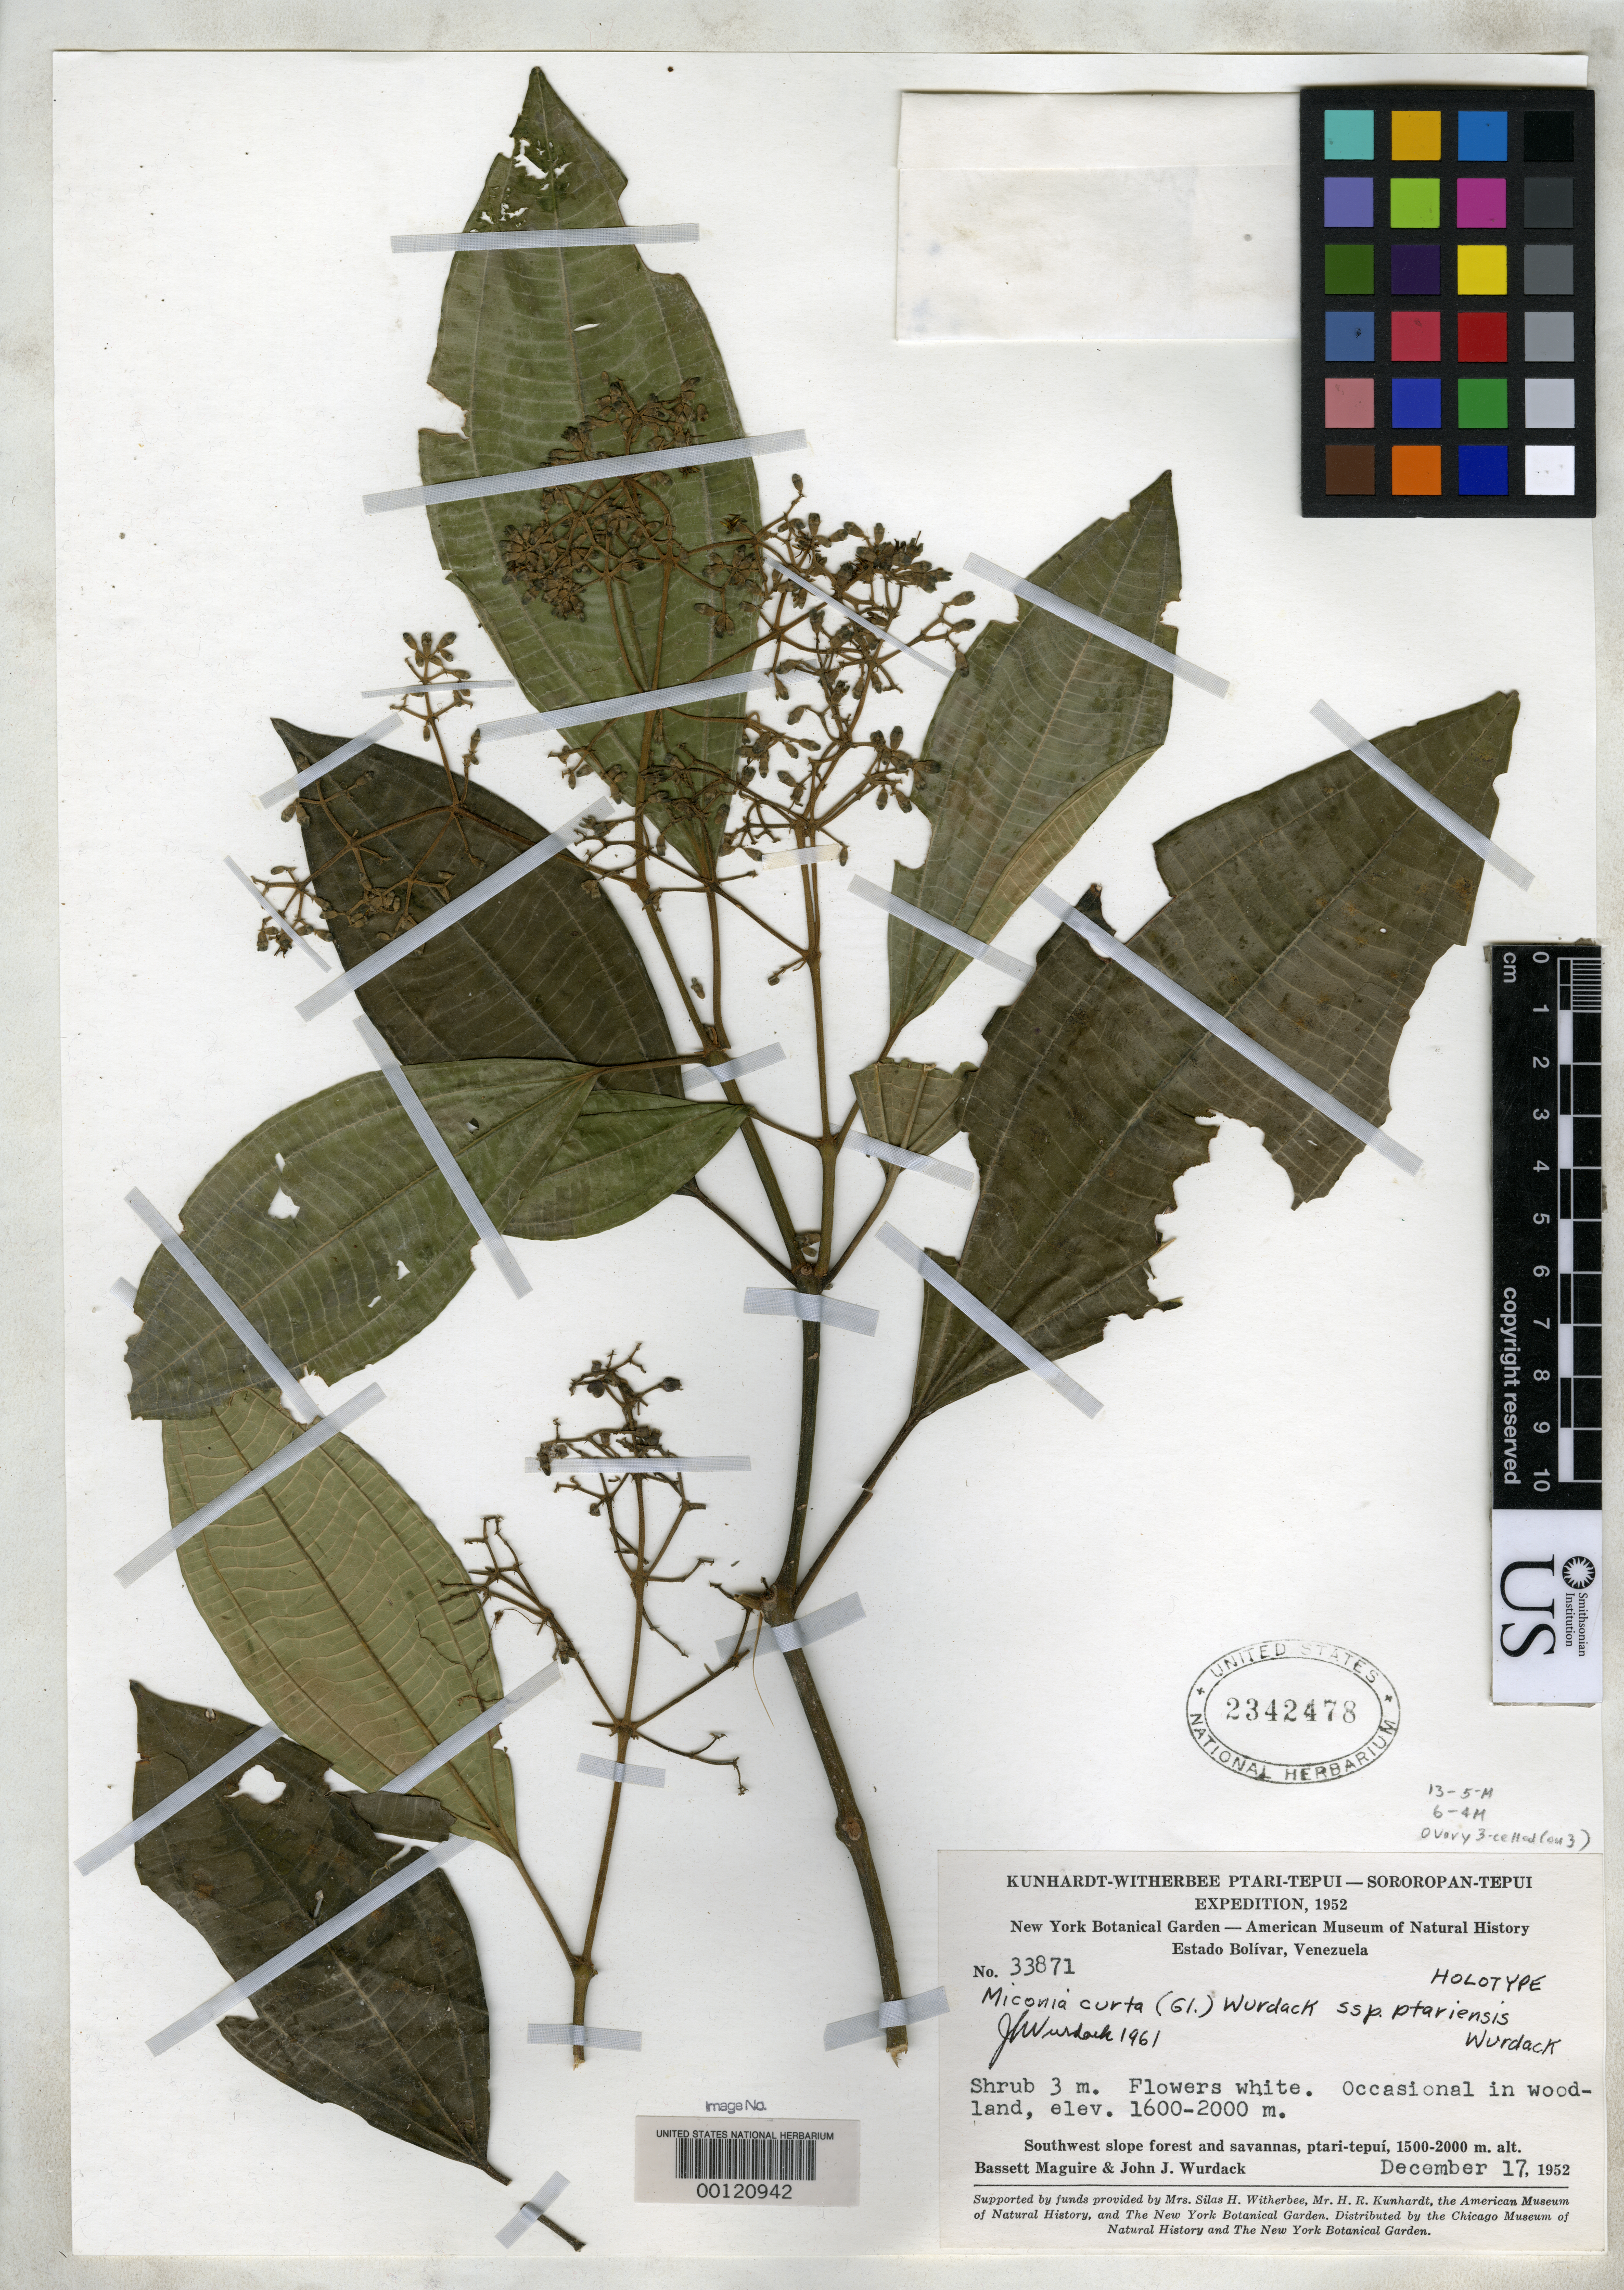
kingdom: Plantae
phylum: Tracheophyta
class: Magnoliopsida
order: Myrtales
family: Melastomataceae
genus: Miconia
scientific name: Miconia curta subsp. ptariensis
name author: Wurdack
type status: Holotype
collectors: B. Maguire & J. J. Wurdack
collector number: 33871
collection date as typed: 17 Dec 1952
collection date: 1952-12-17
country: Venezuela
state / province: Bolivar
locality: Ptari-Tepui.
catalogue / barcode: US 2342478